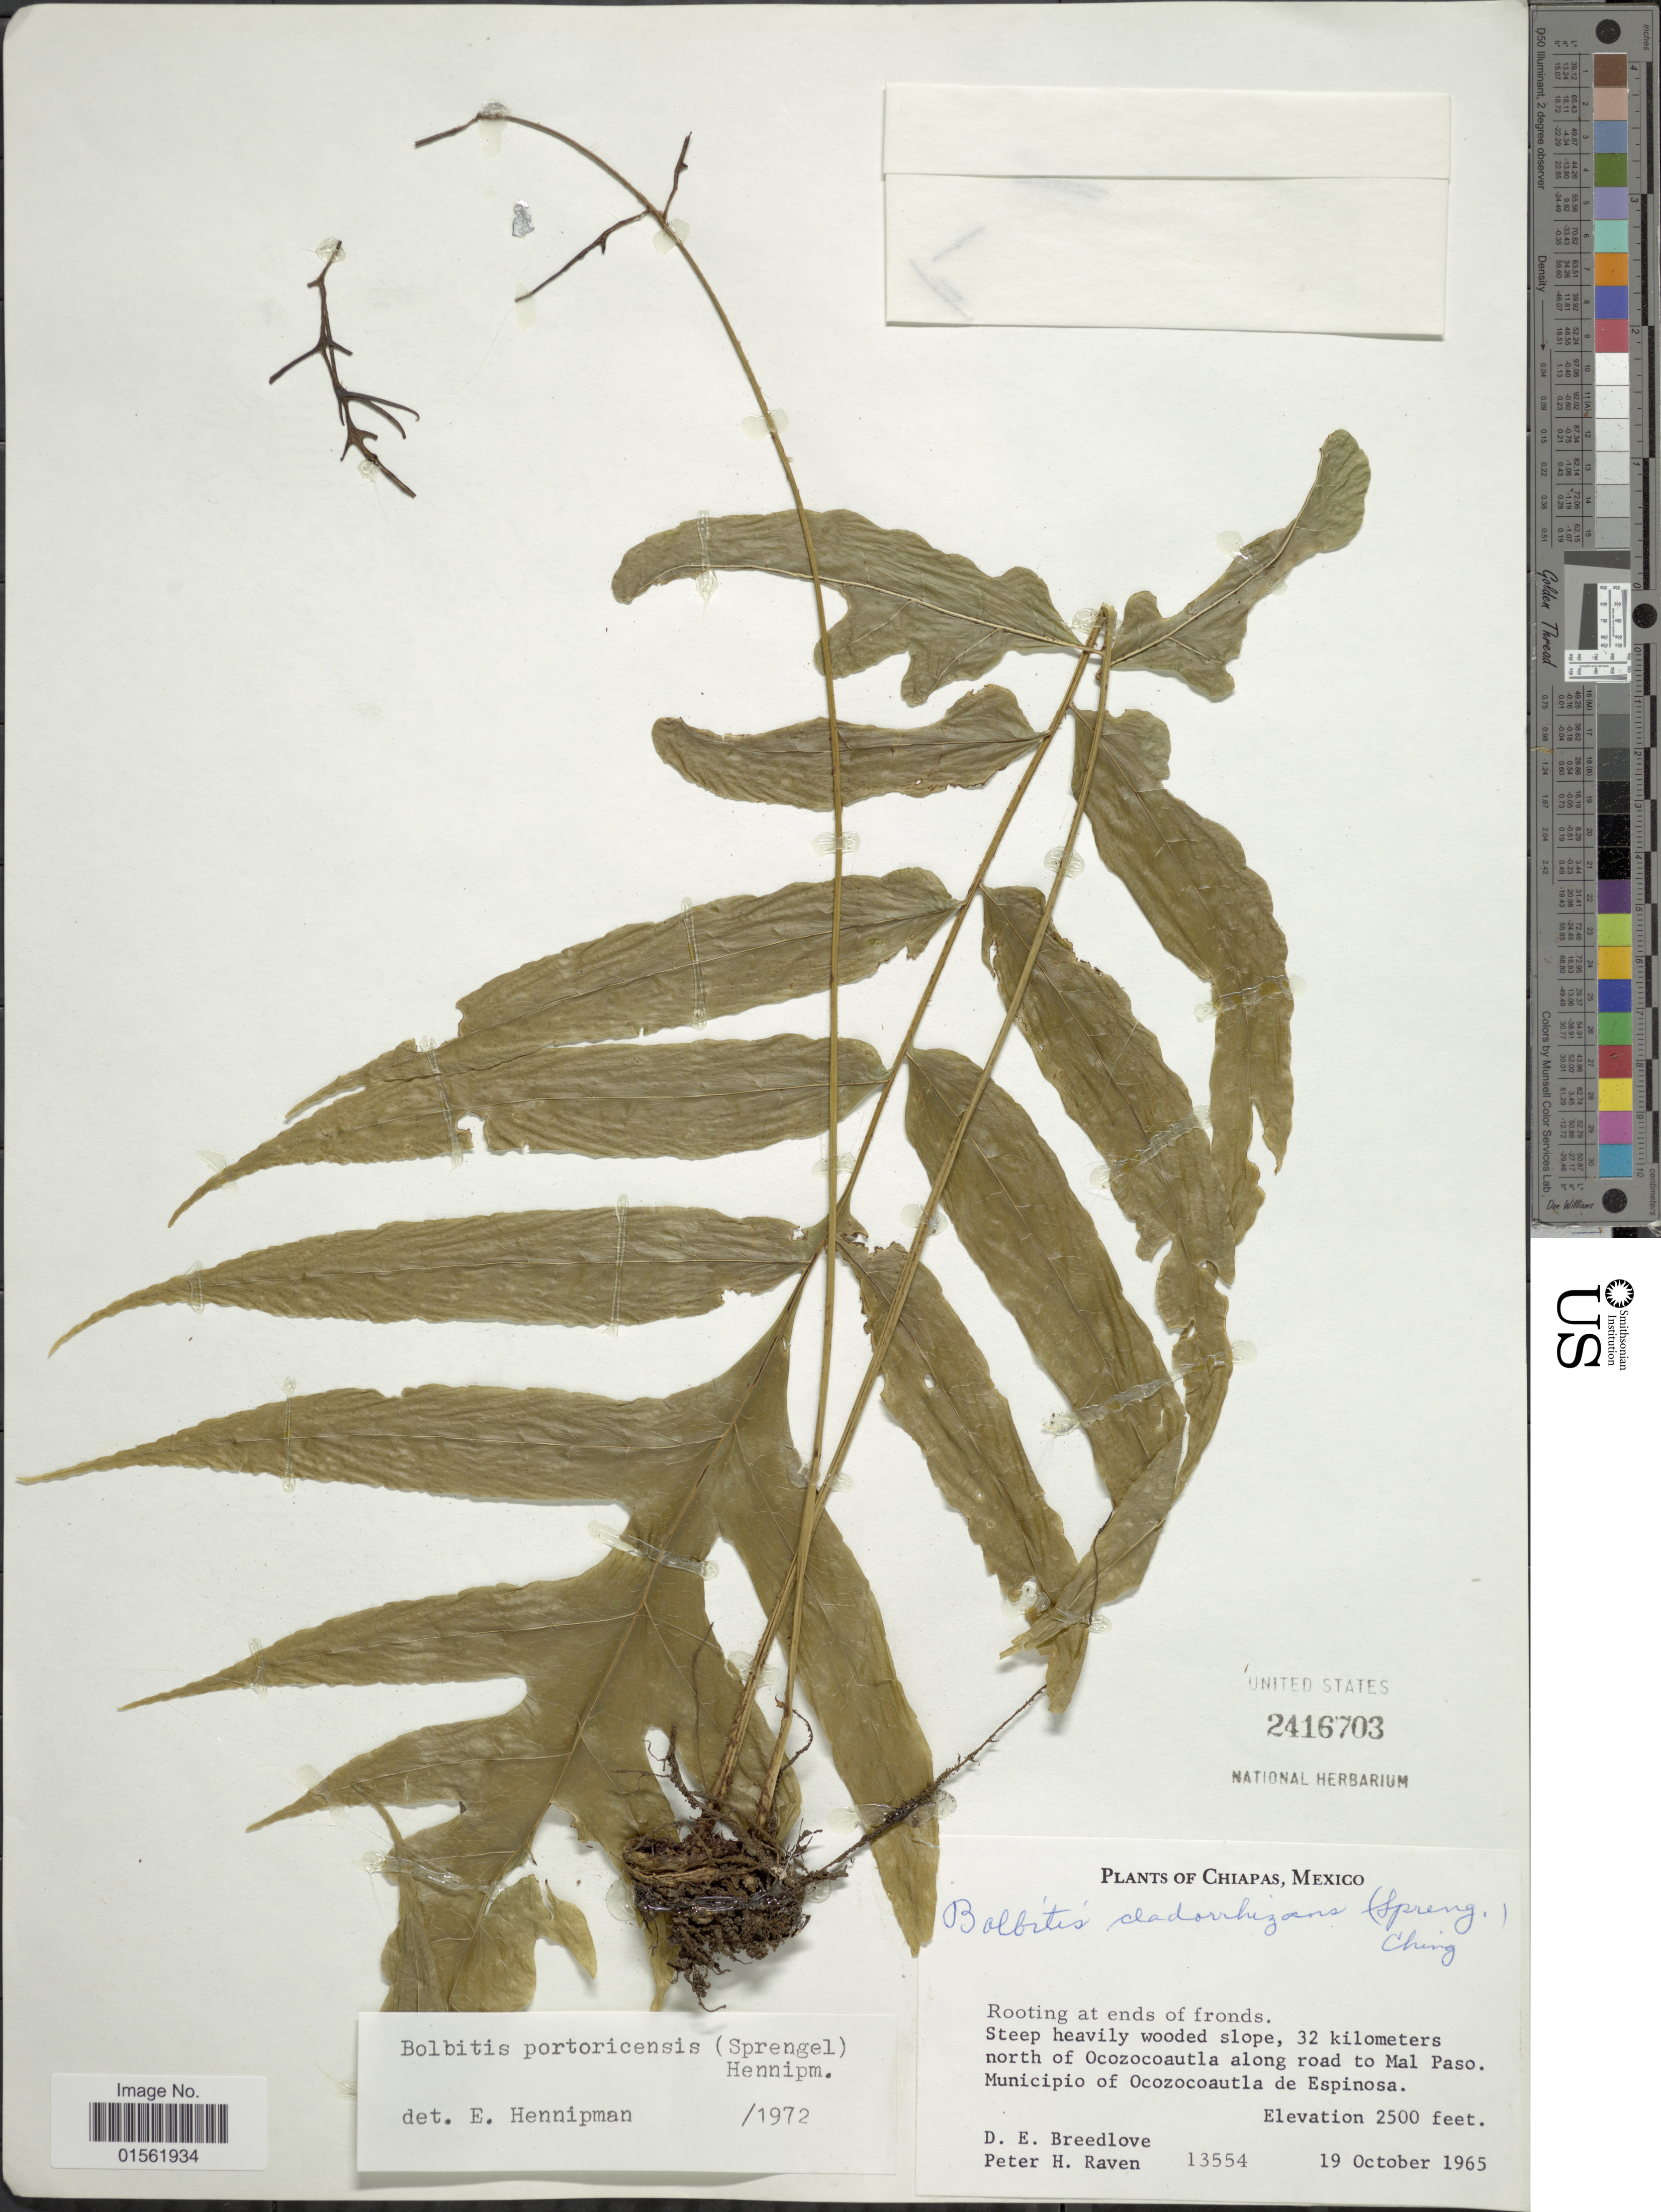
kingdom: Plantae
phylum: Tracheophyta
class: Polypodiopsida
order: Polypodiales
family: Dryopteridaceae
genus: Bolbitis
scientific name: Bolbitis portoricensis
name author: (Spreng.) Hennipman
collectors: D. E. Breedlove & P. Raven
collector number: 13554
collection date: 1965-10-19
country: Mexico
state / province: Chiapas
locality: Steep heavliy wooded slope, 32 kilometers north of Ocozocoautla along road to Mal Paso. Municipio of Ocozocoautla de Espinosa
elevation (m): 762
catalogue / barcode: US 2416703